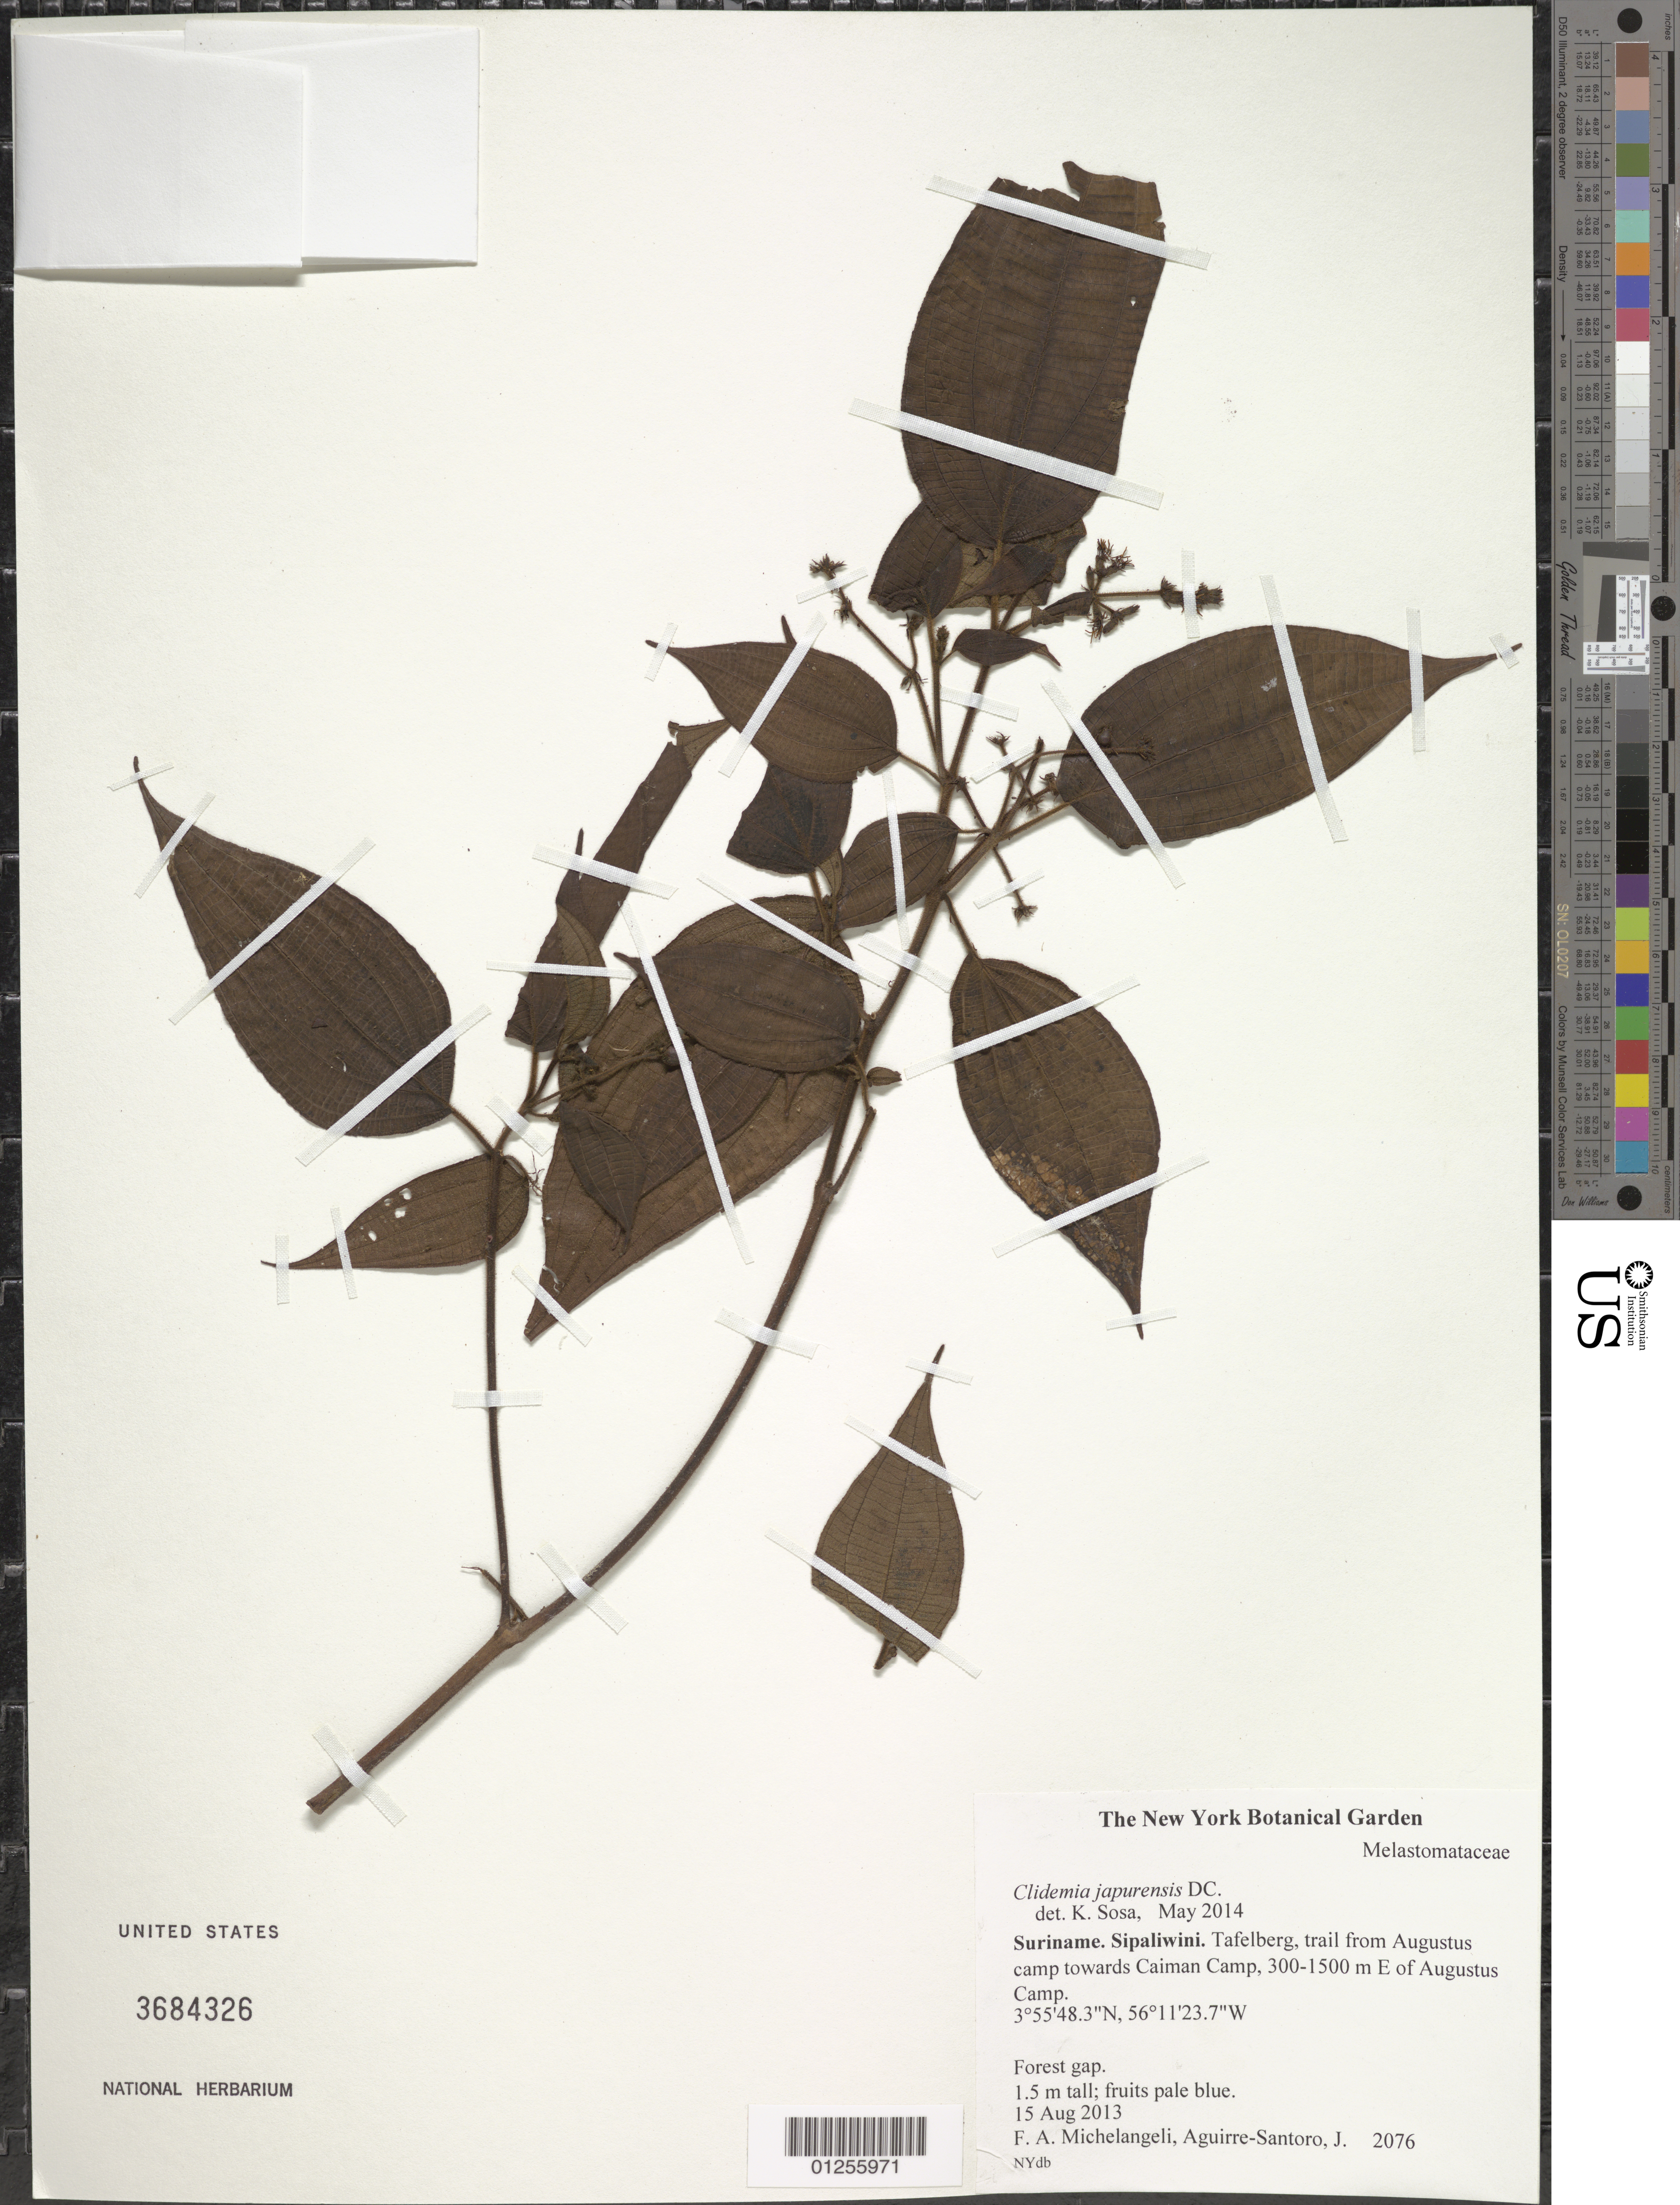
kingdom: Plantae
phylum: Tracheophyta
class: Magnoliopsida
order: Myrtales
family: Melastomataceae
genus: Clidemia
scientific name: Clidemia japurensis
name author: DC.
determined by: Sosa, K.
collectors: F. A. Michelangeli & J. Aguirre-Santoro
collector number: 2076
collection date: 2013-08-15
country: Suriname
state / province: Sipaliwini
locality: Tafelberg, trail from Augustus camp towards Caiman Camp, 300-1500 m E of Augustus Camp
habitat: Forest gap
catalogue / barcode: US 3684326